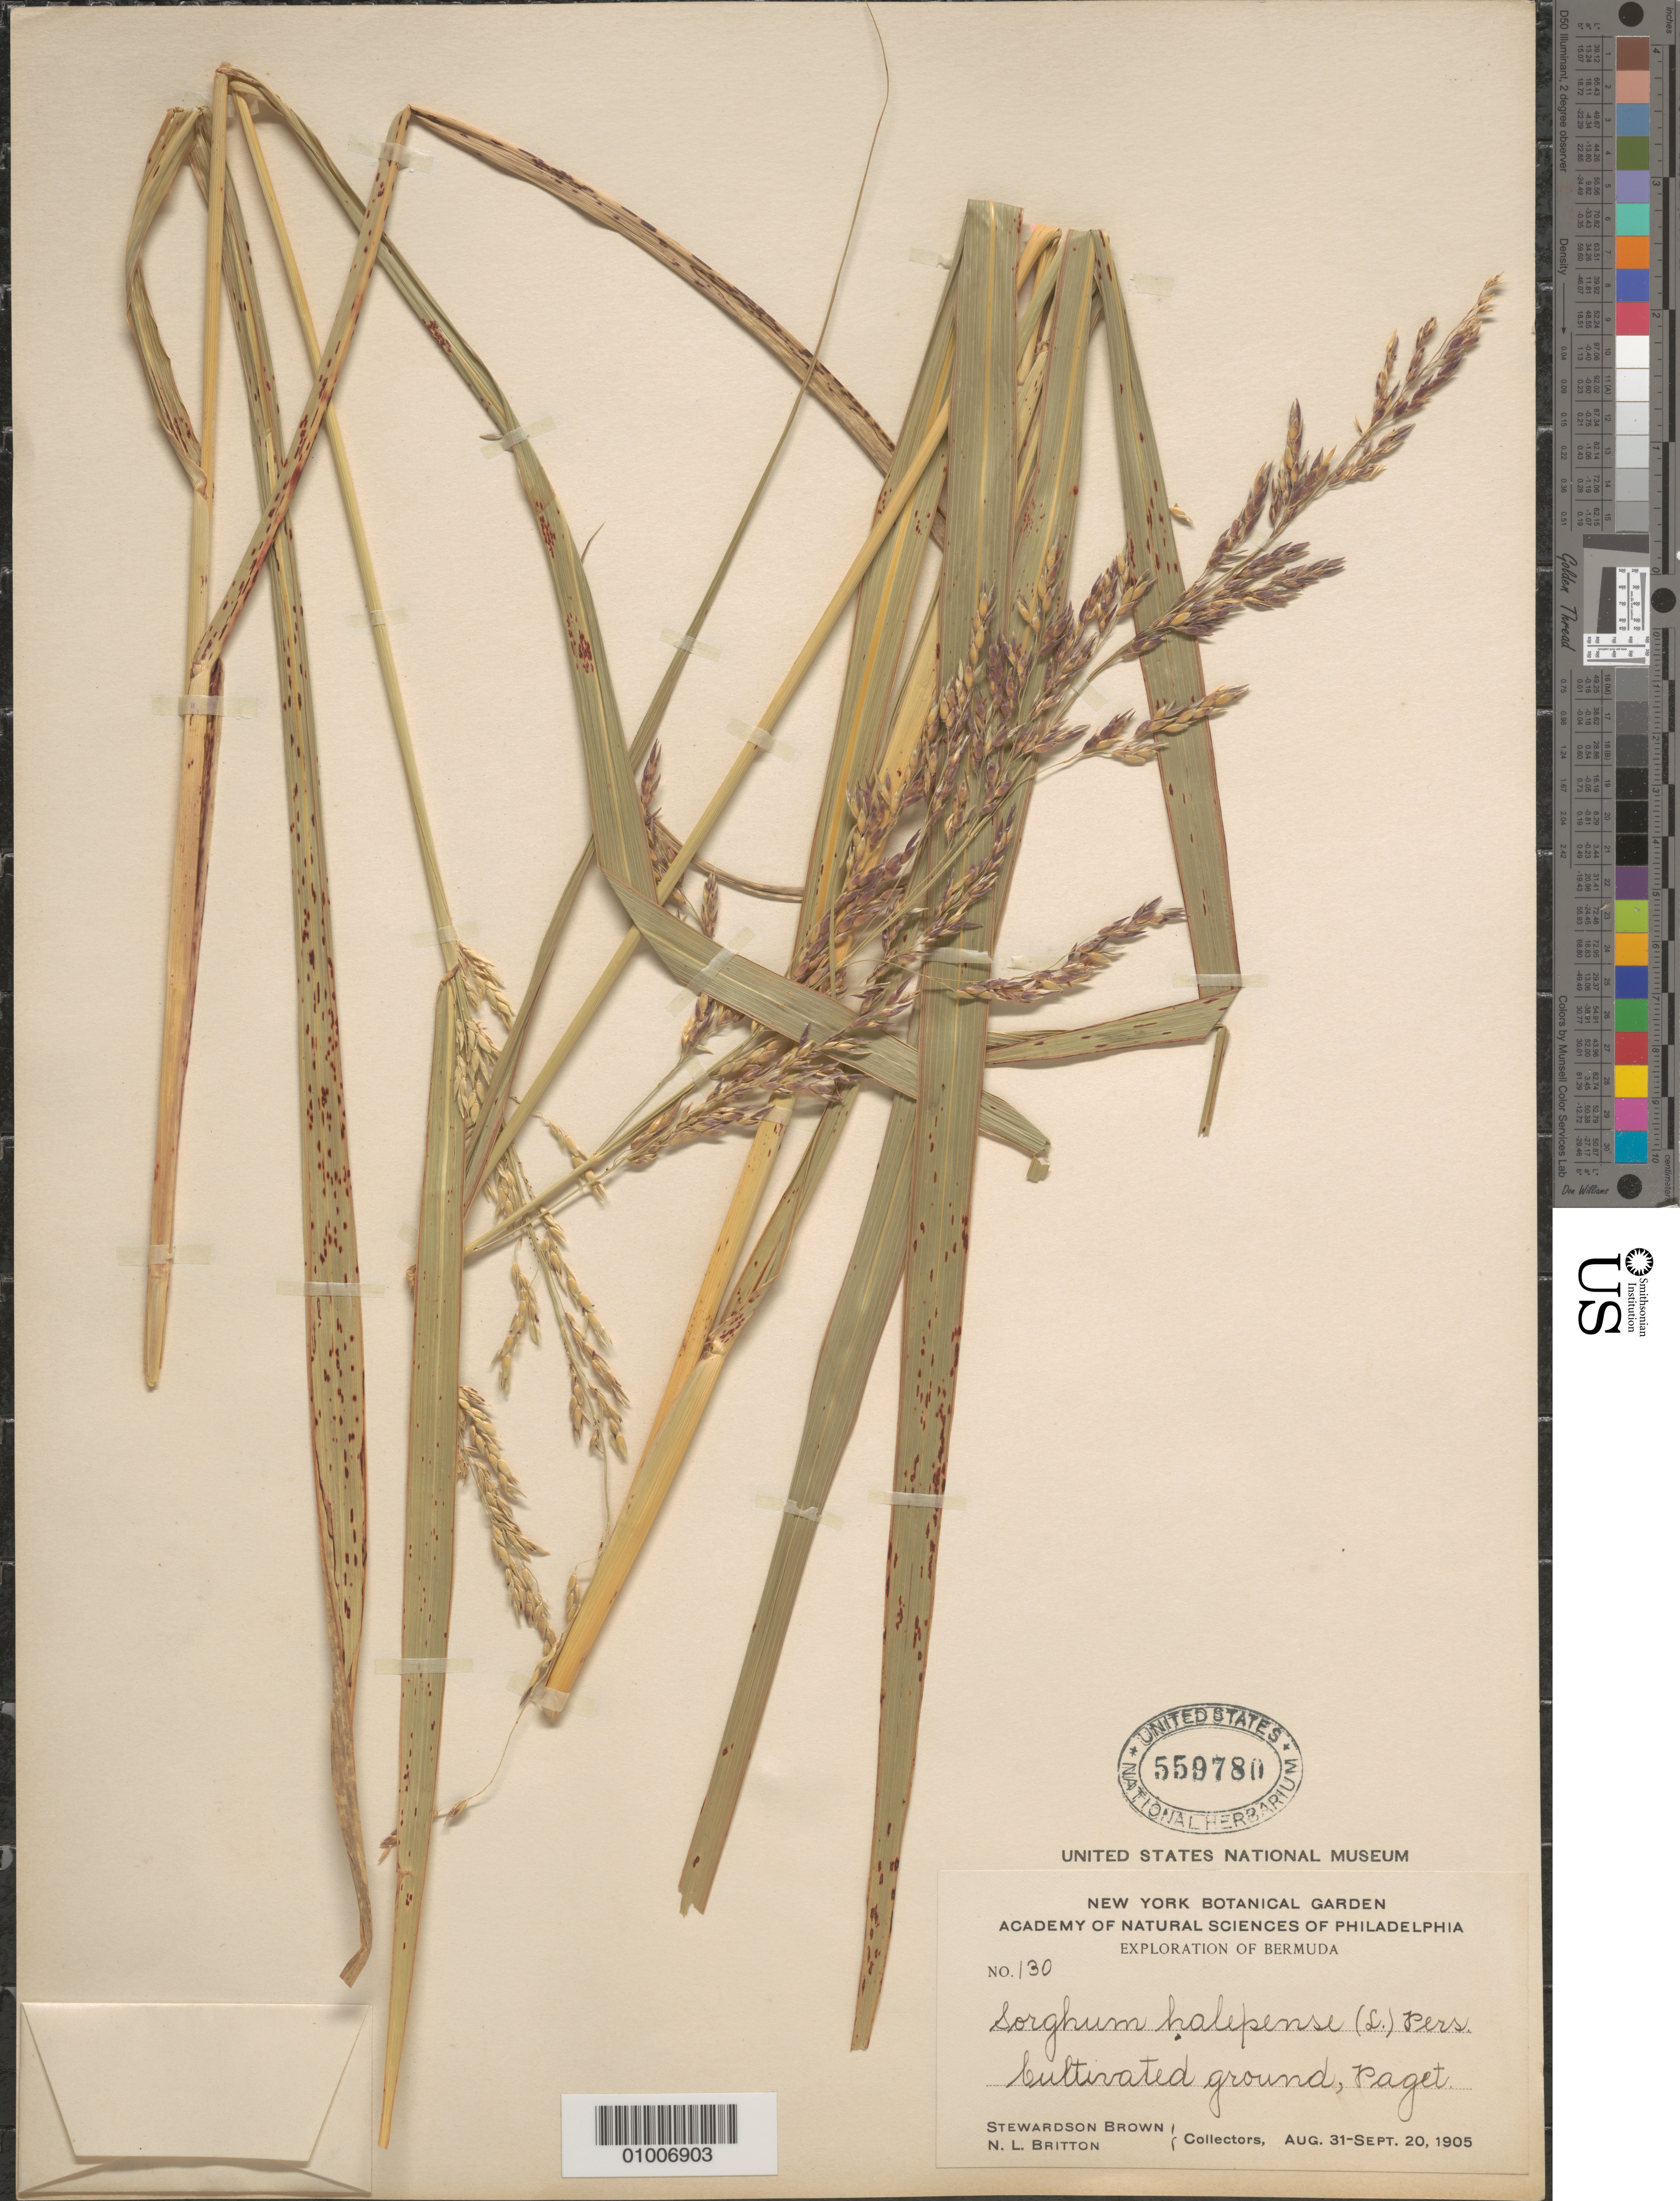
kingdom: Plantae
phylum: Tracheophyta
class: Liliopsida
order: Poales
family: Poaceae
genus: Sorghum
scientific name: Sorghum halepense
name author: (L.) Pers.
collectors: S. Brown & N. Britton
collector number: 130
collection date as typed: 31 Aug 1905 to 20 Sep 1905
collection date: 1905-08-31/1905-09-20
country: Bermuda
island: Bermuda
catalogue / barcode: US 559780